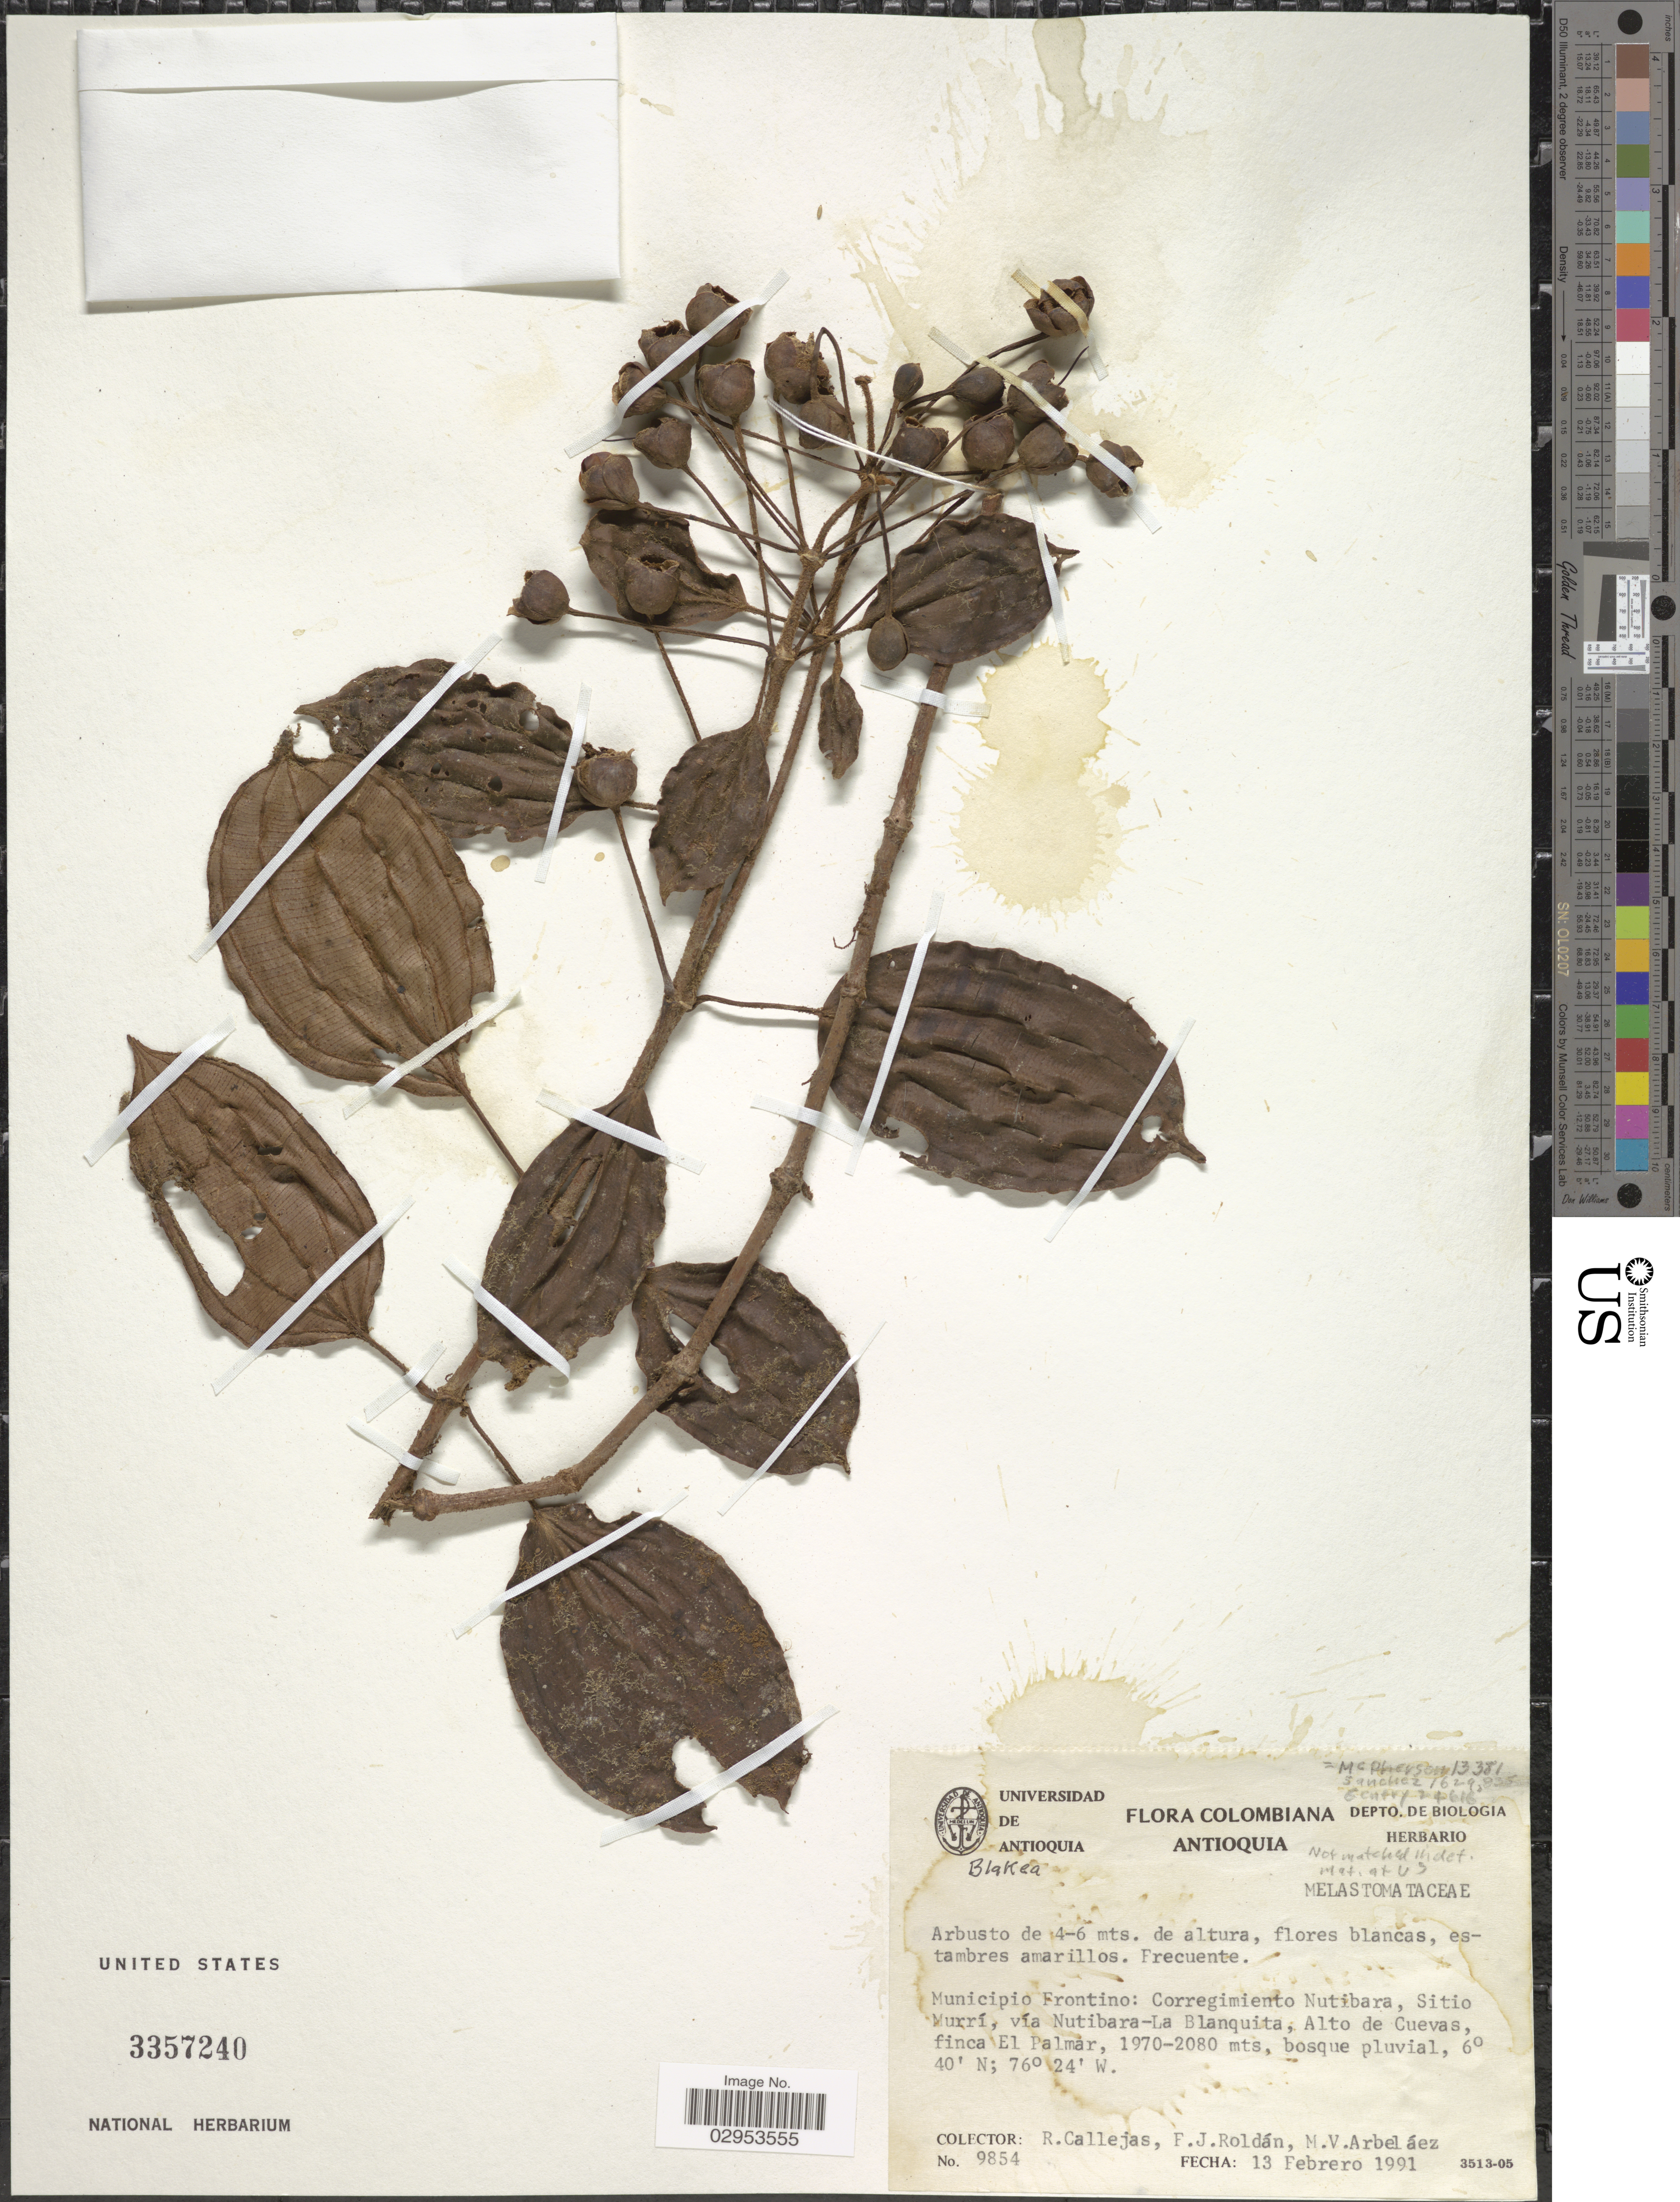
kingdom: Plantae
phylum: Tracheophyta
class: Magnoliopsida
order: Myrtales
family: Melastomataceae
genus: Blakea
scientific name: Blakea sp.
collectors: R. Callejas, F. J. Roldán & M. Arbelaez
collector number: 9854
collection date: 1991-02-13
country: Colombia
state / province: Antioquia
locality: Municipio Frontino: Corregimiento Nutibara, Sitio Murrí, vía Nutibara-La Blanquita, Alto de Cuevas, finca El Palmar.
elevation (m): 1970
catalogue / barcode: US 3357240